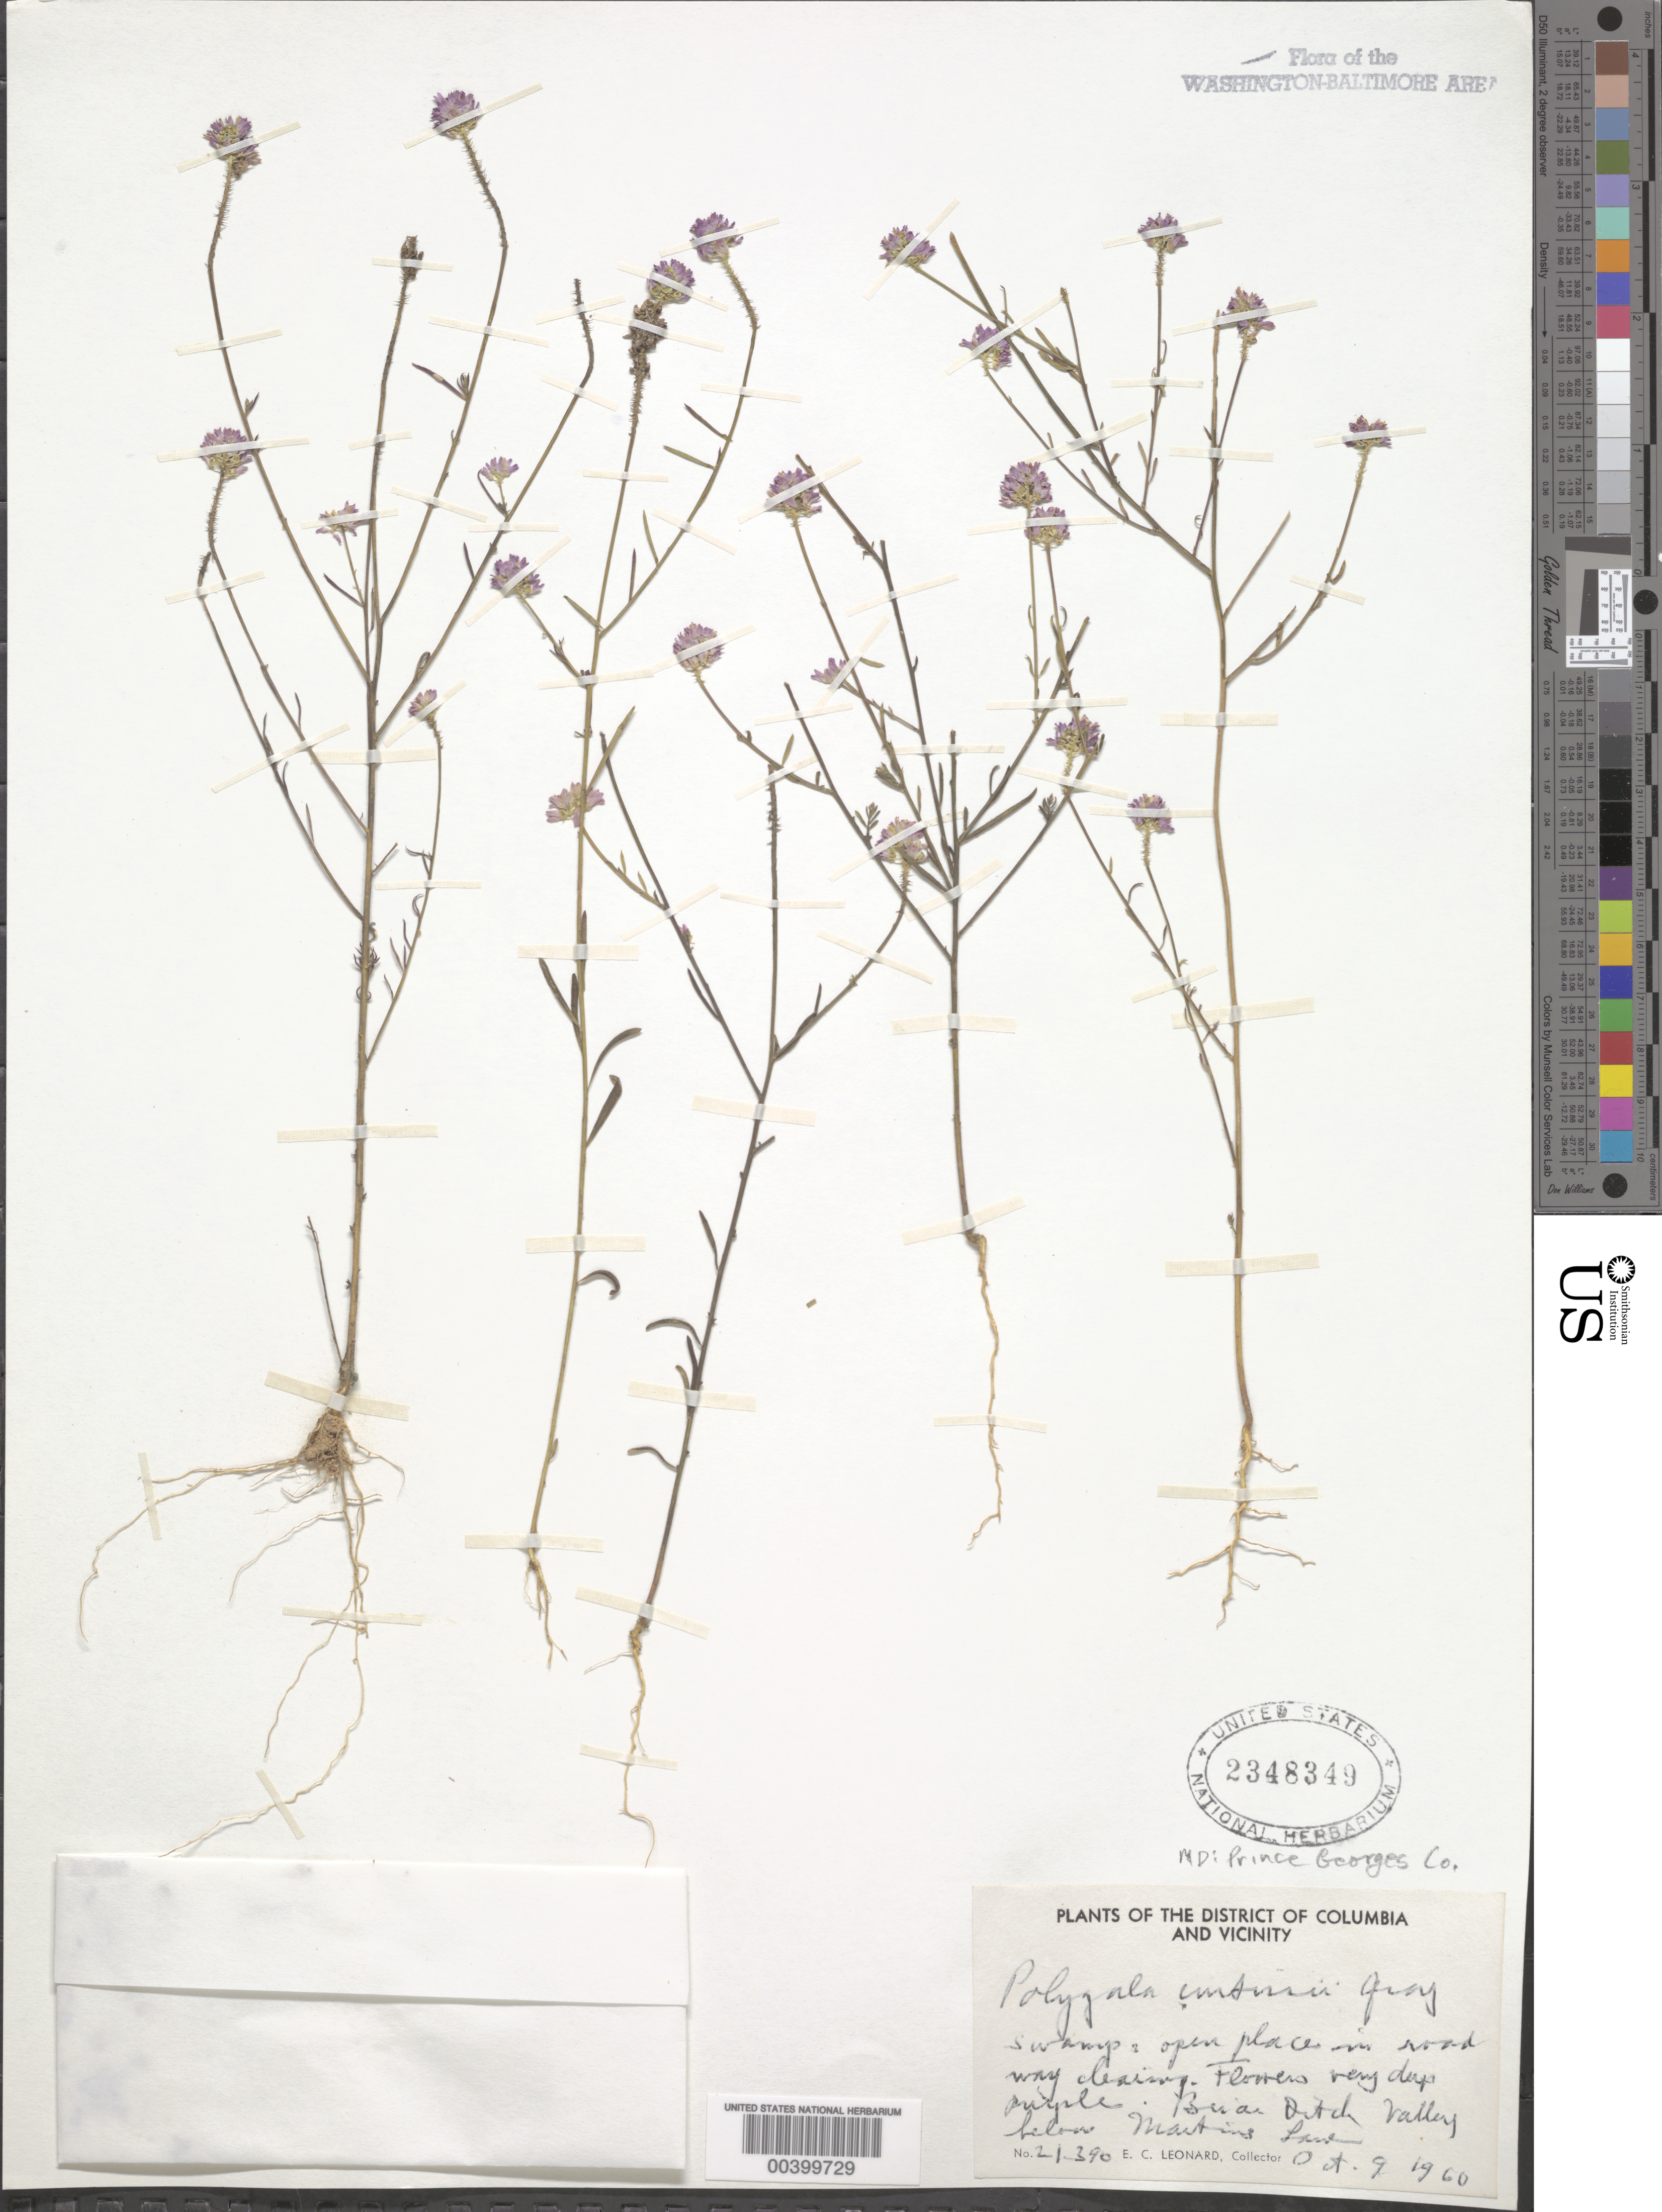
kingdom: Plantae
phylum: Tracheophyta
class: Magnoliopsida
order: Fabales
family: Polygalaceae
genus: Polygala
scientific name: Polygala curtissii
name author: A. Gray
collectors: E. C. Leonard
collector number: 21390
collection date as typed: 09 Oct 1960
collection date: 1960-10-09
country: United States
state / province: Maryland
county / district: Prince George's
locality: Briar Ditch Valley, below Martins Lane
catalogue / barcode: US 2348349